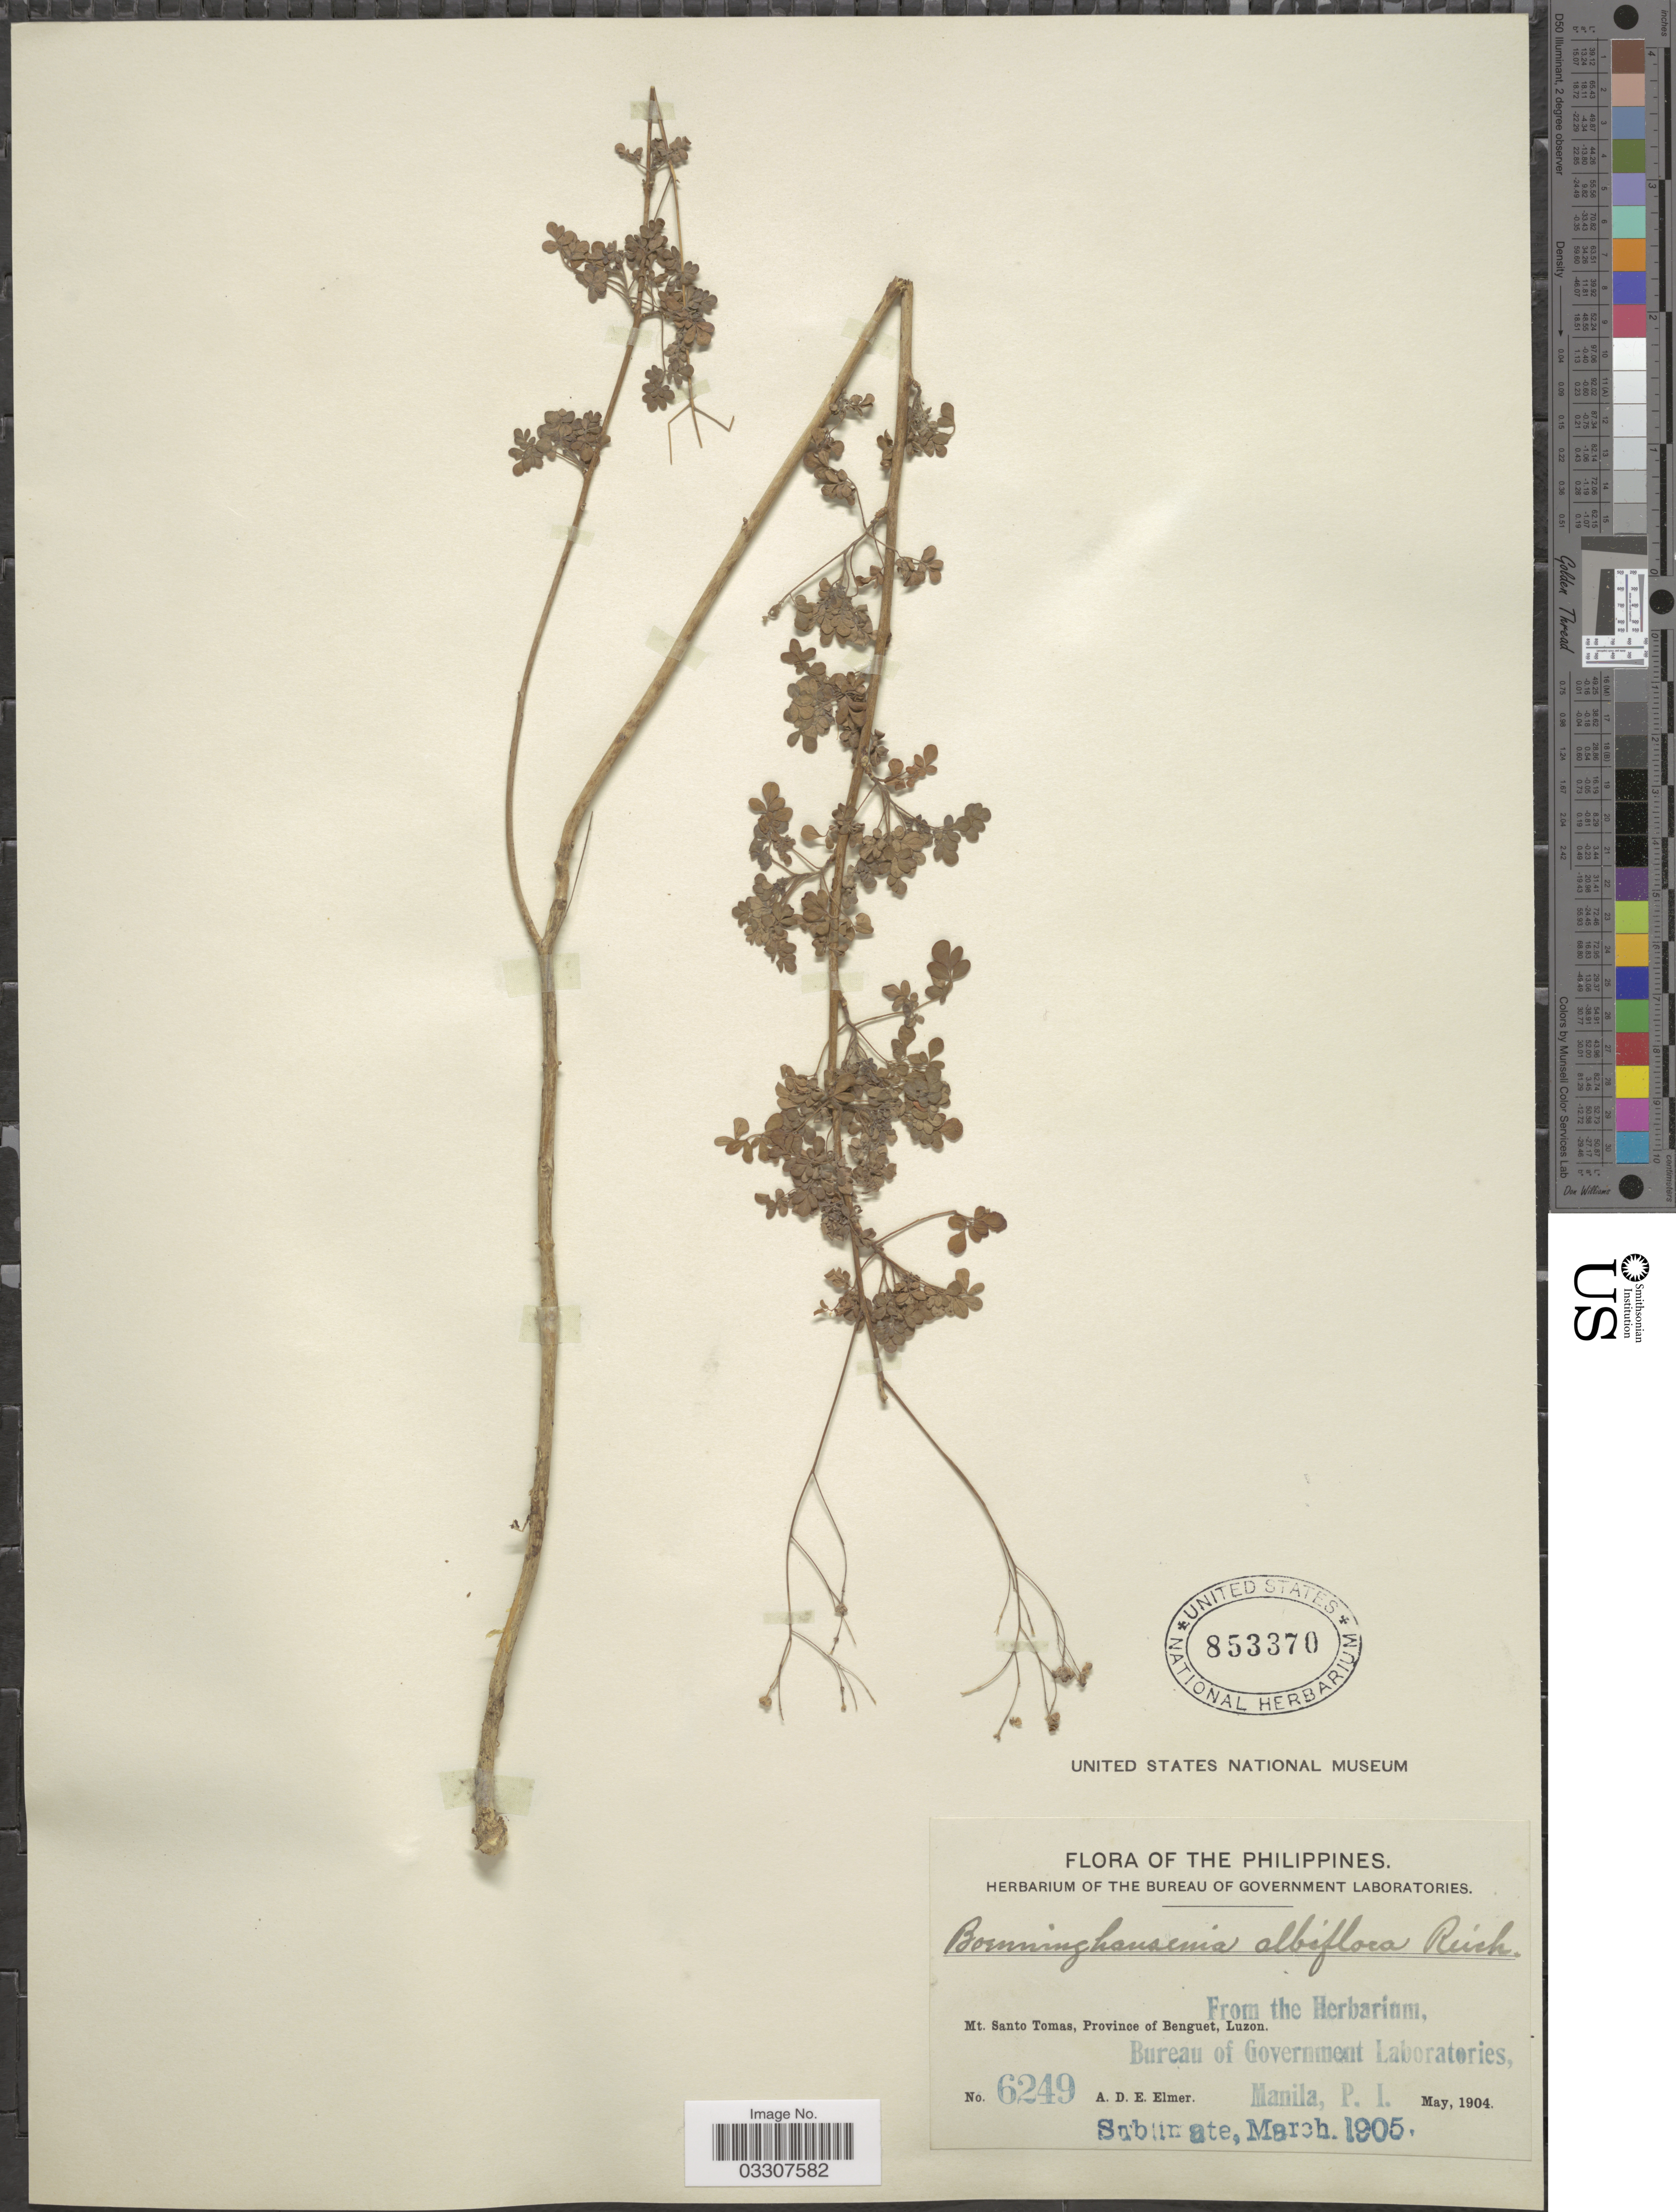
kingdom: Plantae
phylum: Tracheophyta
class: Magnoliopsida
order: Sapindales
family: Rutaceae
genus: Boenninghausenia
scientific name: Boenninghausenia albiflora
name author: (Hook.) Meisn.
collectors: A. D. E. Elmer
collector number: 6249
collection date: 1904-05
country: Philippines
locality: Mt. Santo Tomas, Province of Benguet, Luzon.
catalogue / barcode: US 853370